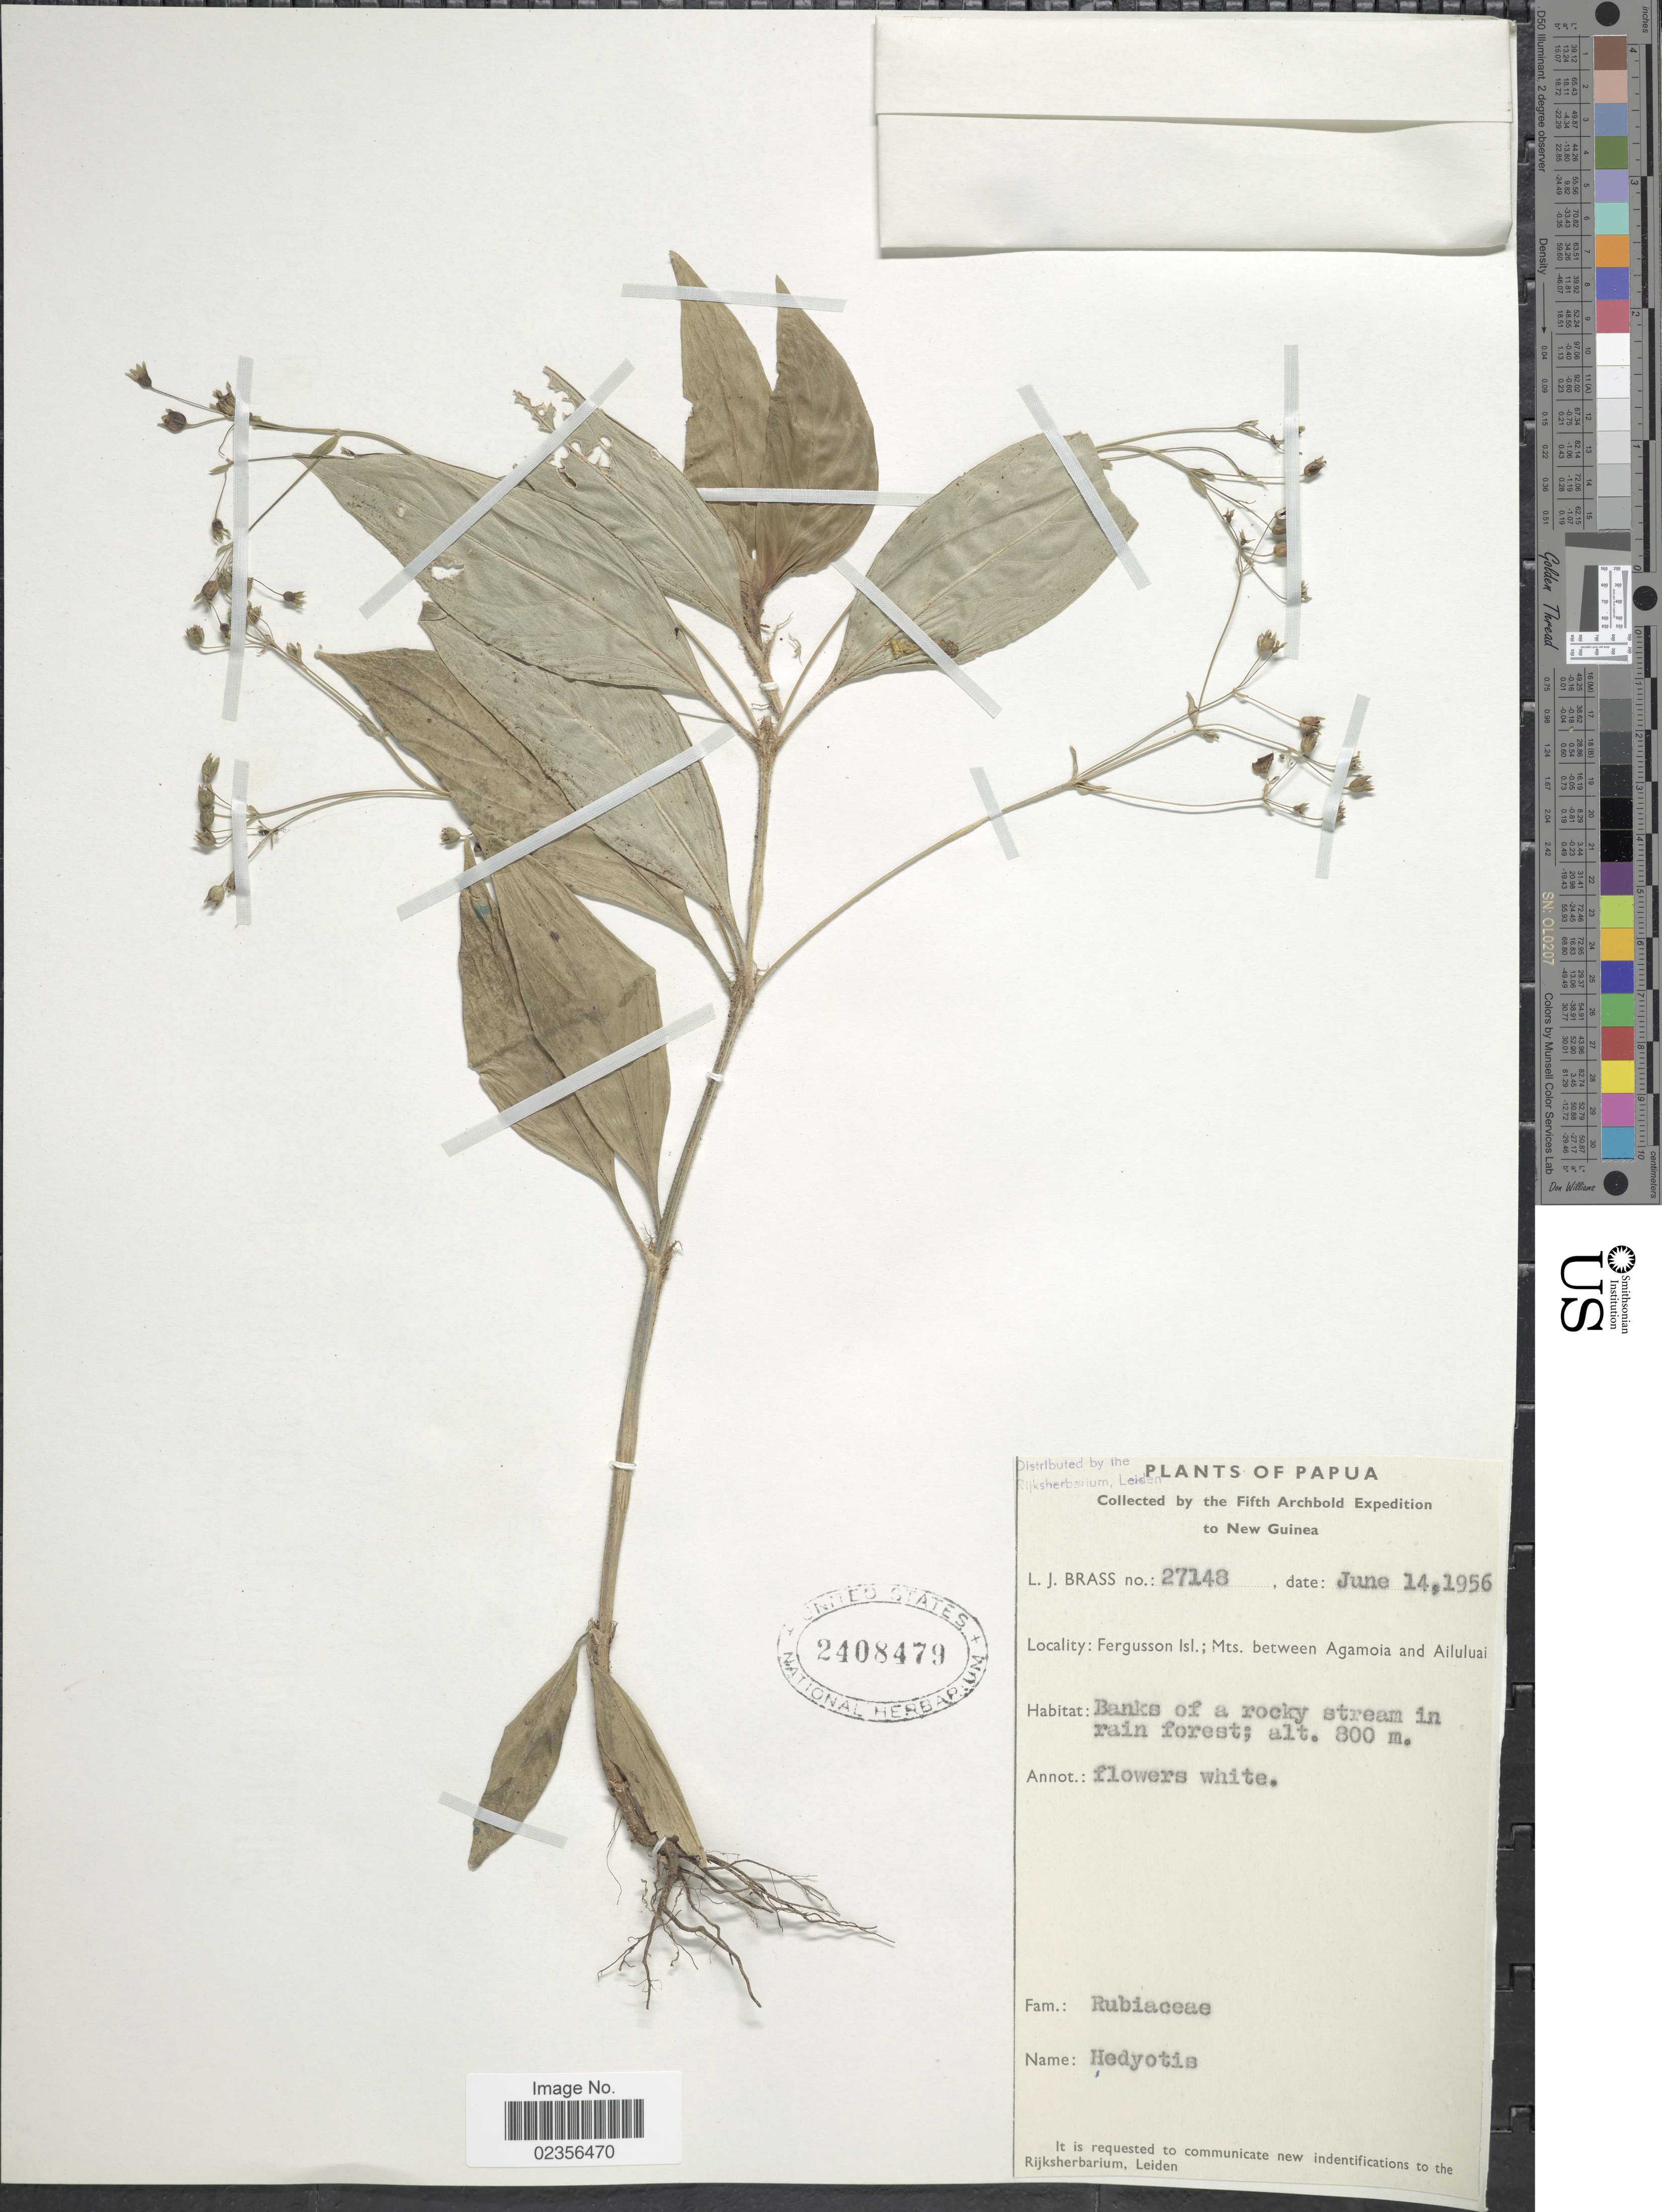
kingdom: Plantae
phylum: Tracheophyta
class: Magnoliopsida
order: Gentianales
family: Rubiaceae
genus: Hedyotis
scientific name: Hedyotis sp.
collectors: L. J. Brass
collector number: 27148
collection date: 1956-06-14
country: Papua New Guinea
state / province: Milne Bay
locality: Papua. New Guinea. Fergusson Isl., Mts. between Agamoia and Ailuluai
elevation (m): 800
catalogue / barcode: US 2408479